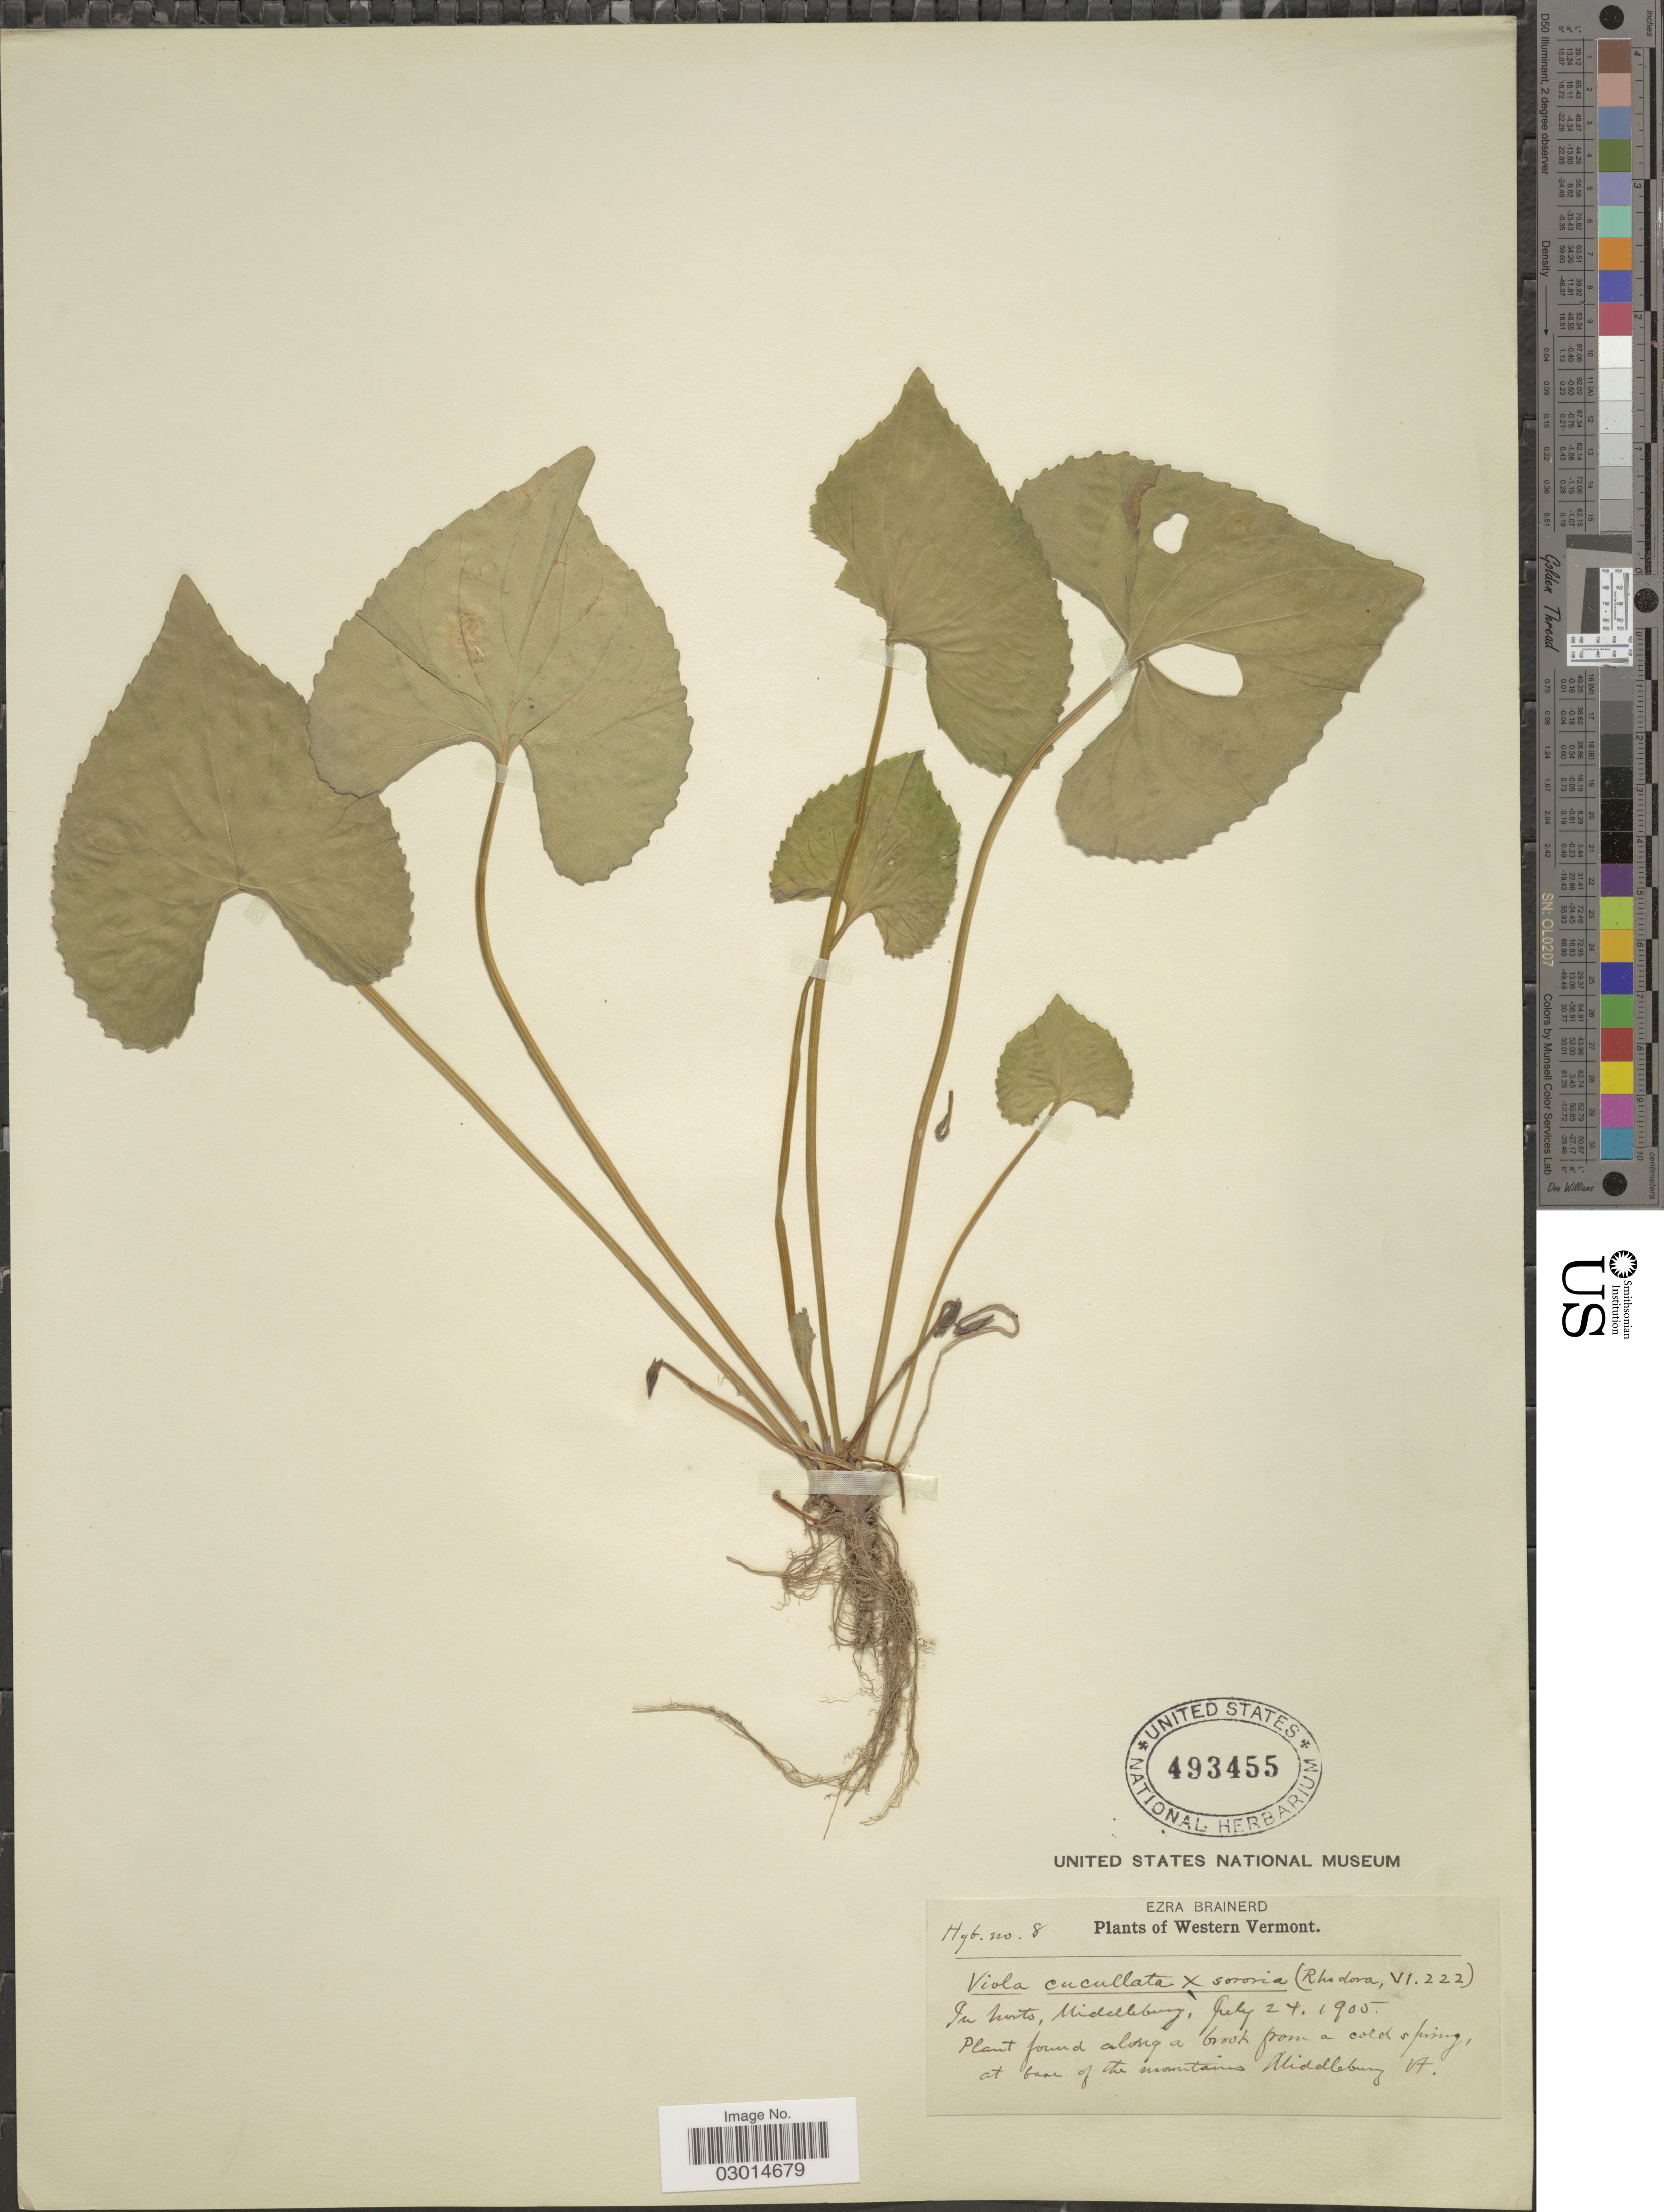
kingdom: Plantae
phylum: Tracheophyta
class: Magnoliopsida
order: Malpighiales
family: Violaceae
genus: Viola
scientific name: Viola cucullata x V. sororia Willd.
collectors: E. Brainerd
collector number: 8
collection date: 1905-07-24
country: United States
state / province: Vermont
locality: Western Vermont. In horto, Middlebury.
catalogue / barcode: US 493455